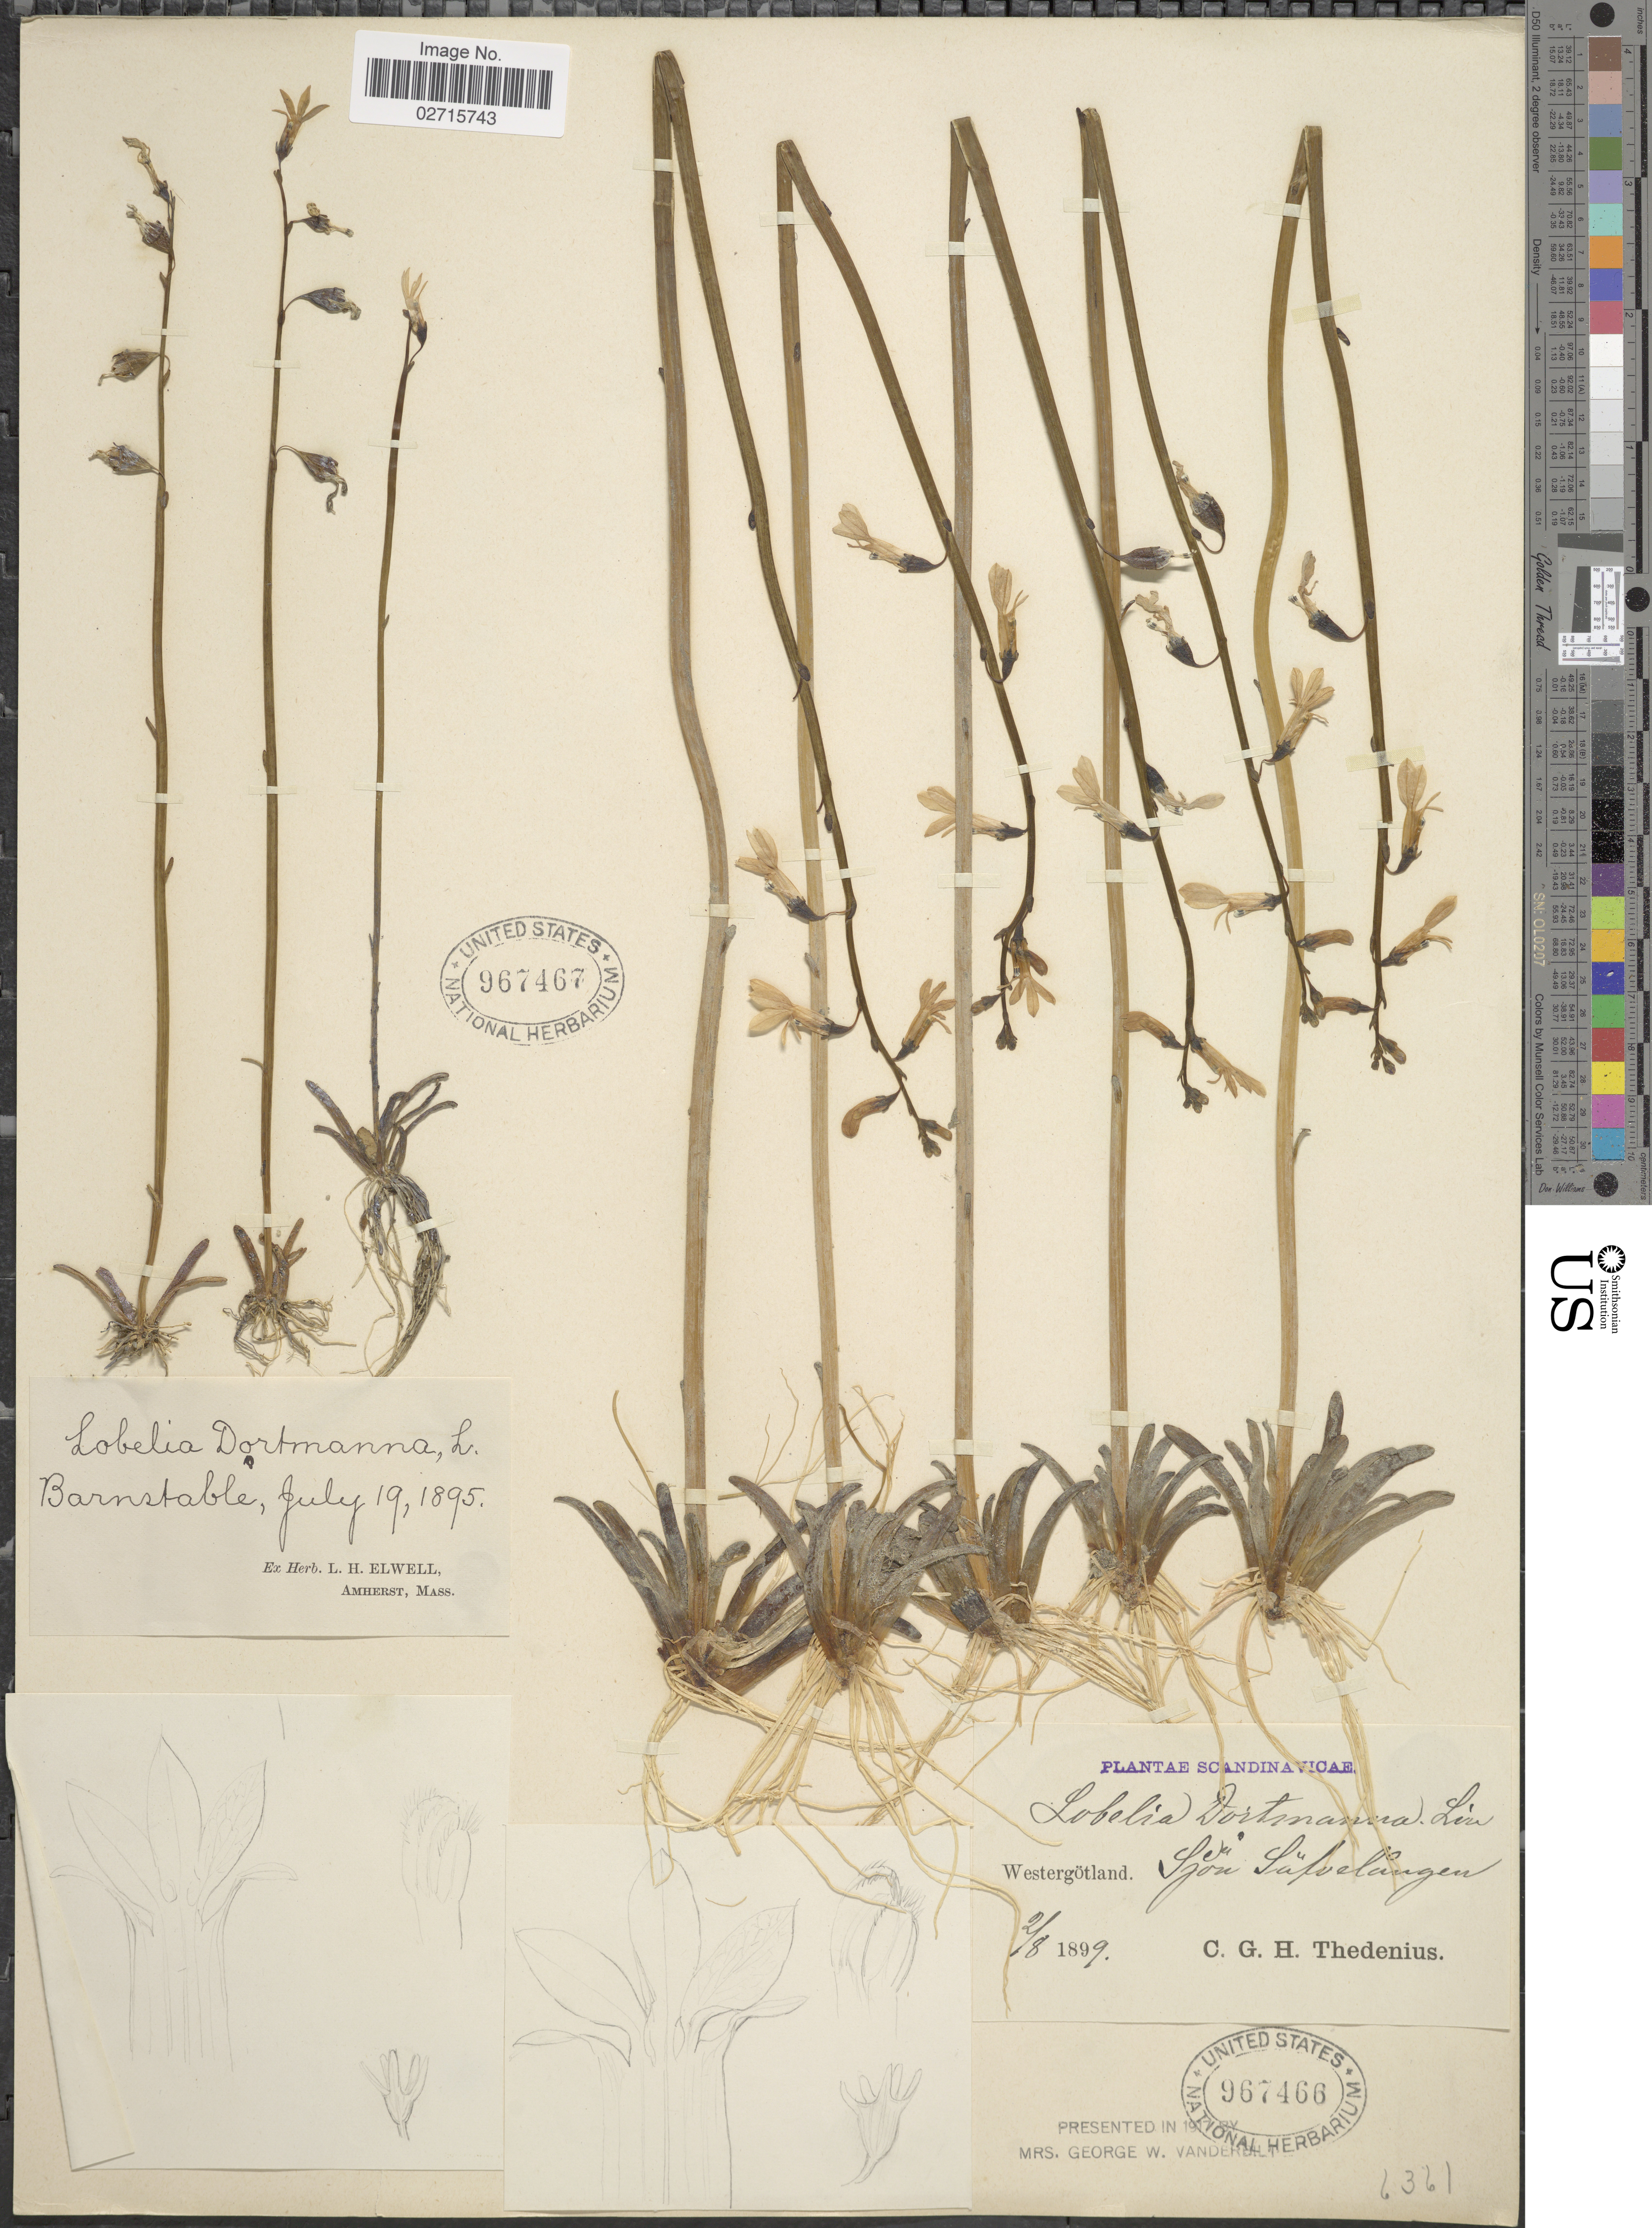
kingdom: Plantae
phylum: Tracheophyta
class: Magnoliopsida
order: Asterales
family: Campanulaceae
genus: Lobelia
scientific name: Lobelia dortmanna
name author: L.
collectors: C. Thedenius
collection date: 1899-08-02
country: Sweden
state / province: Västra Götaland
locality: Scandinavicae. Westergötland. Sjön Safvelangen [interpreted]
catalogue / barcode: US 697466-2